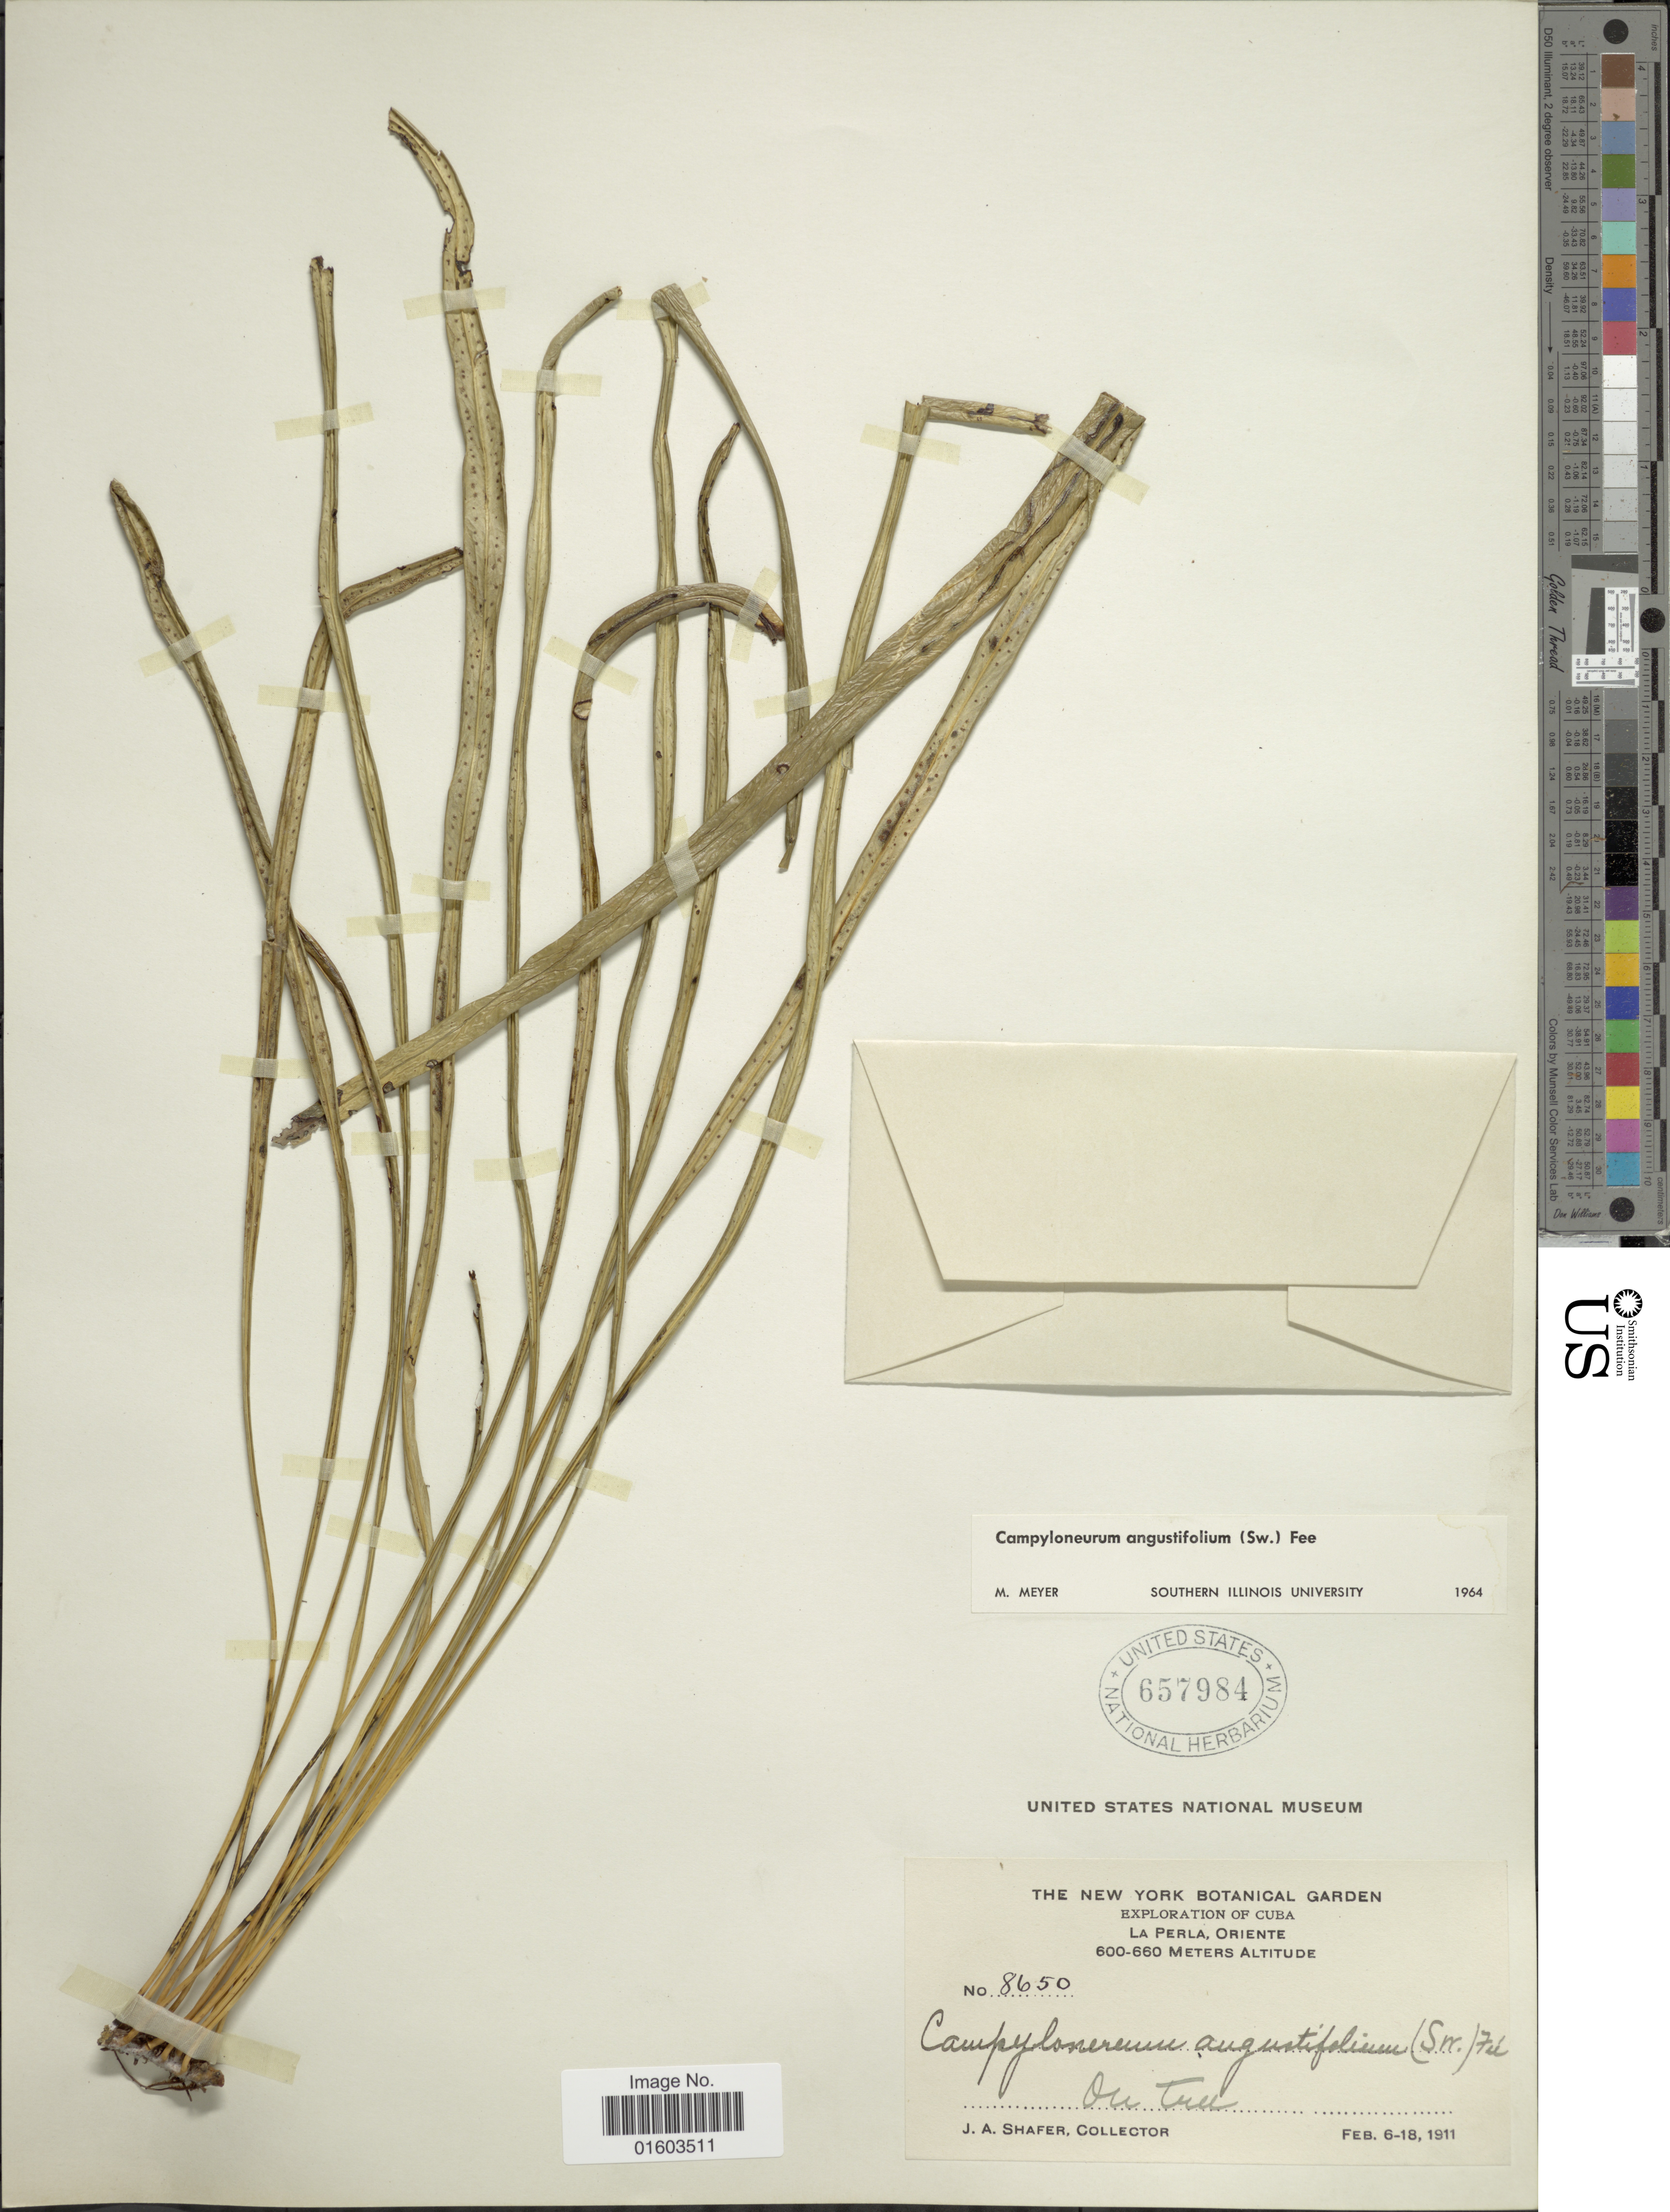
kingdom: Plantae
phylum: Tracheophyta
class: Polypodiopsida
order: Polypodiales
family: Polypodiaceae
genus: Campyloneurum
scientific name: Campyloneurum angustifolium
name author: (Sw.) Fée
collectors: J. A. Shafer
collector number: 8650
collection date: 1911-02-06/1911-02-18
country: Cuba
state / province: Oriente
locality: La Perla, Oriente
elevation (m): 600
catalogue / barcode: US 657984